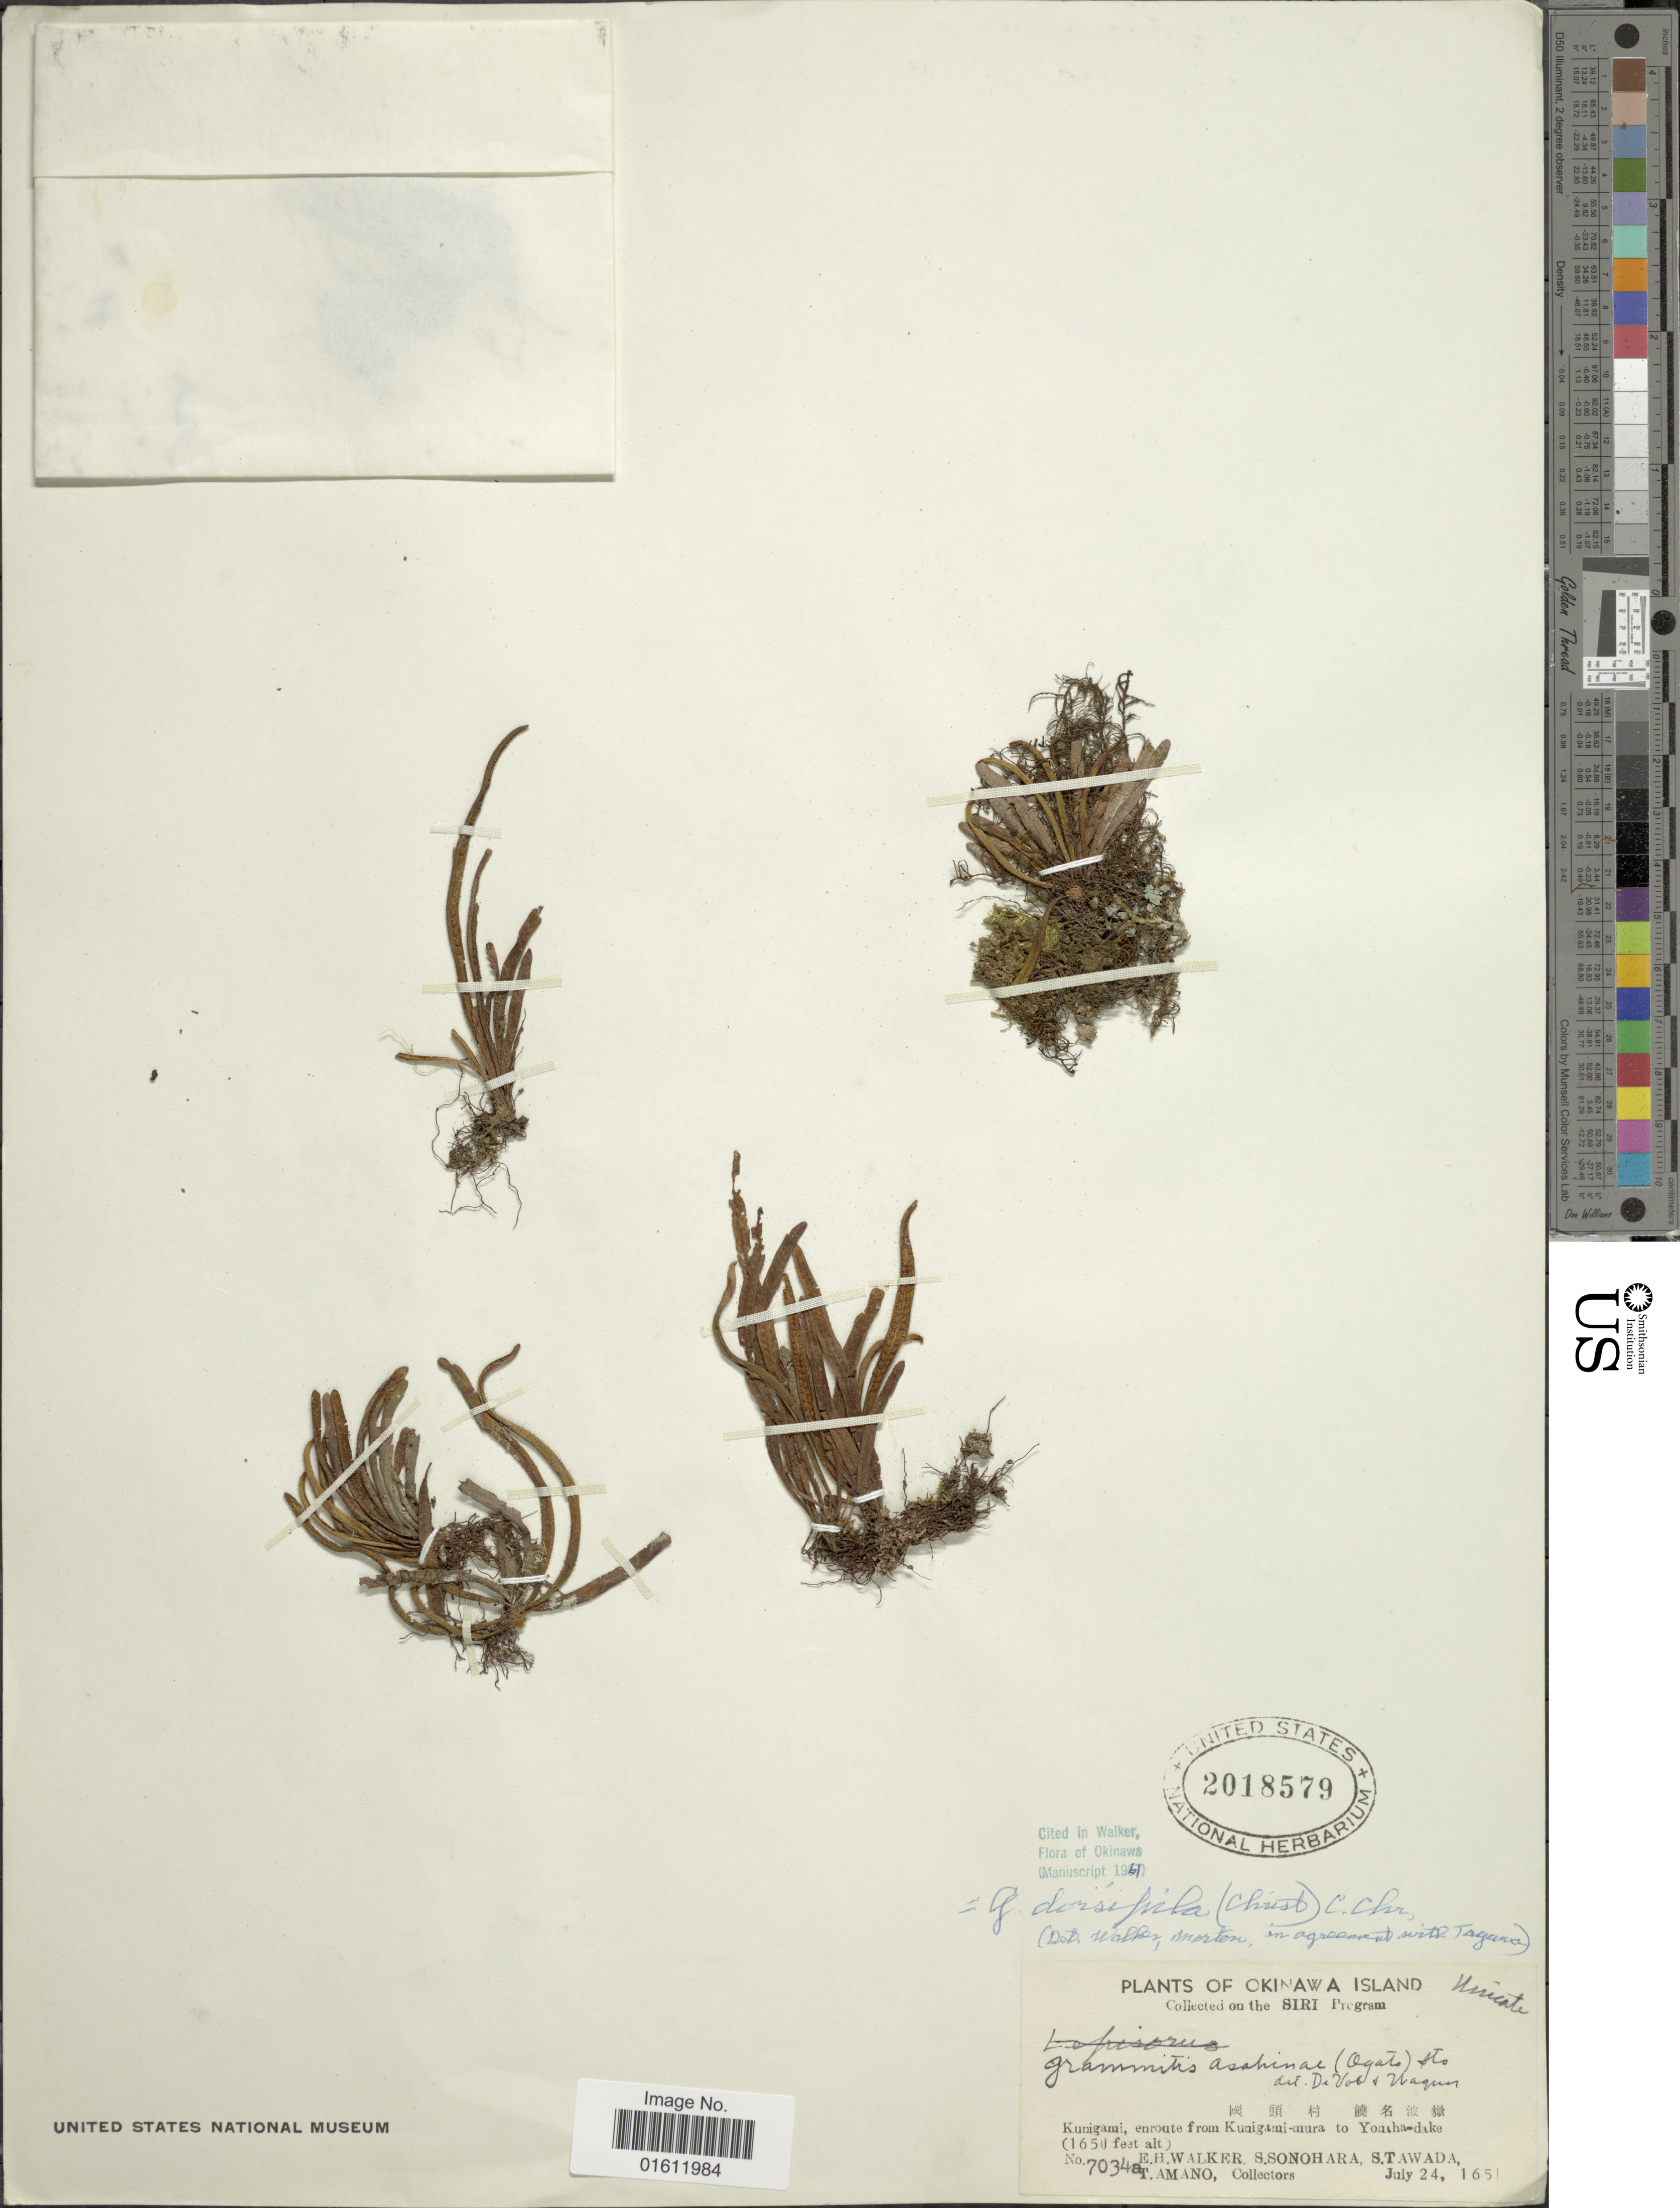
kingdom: Plantae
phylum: Tracheophyta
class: Polypodiopsida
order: Polypodiales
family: Polypodiaceae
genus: Oreogrammitis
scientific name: Oreogrammitis dorsipila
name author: (Christ) Parris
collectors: E. H. Walker, S. Sonohara, S. Tawada & T. Amano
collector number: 7034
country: Japan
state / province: Okinawa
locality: Okinawa Island, Kunuigami, en route from Kunigami-mura to Yonha-dake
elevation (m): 503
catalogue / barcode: US 2018579